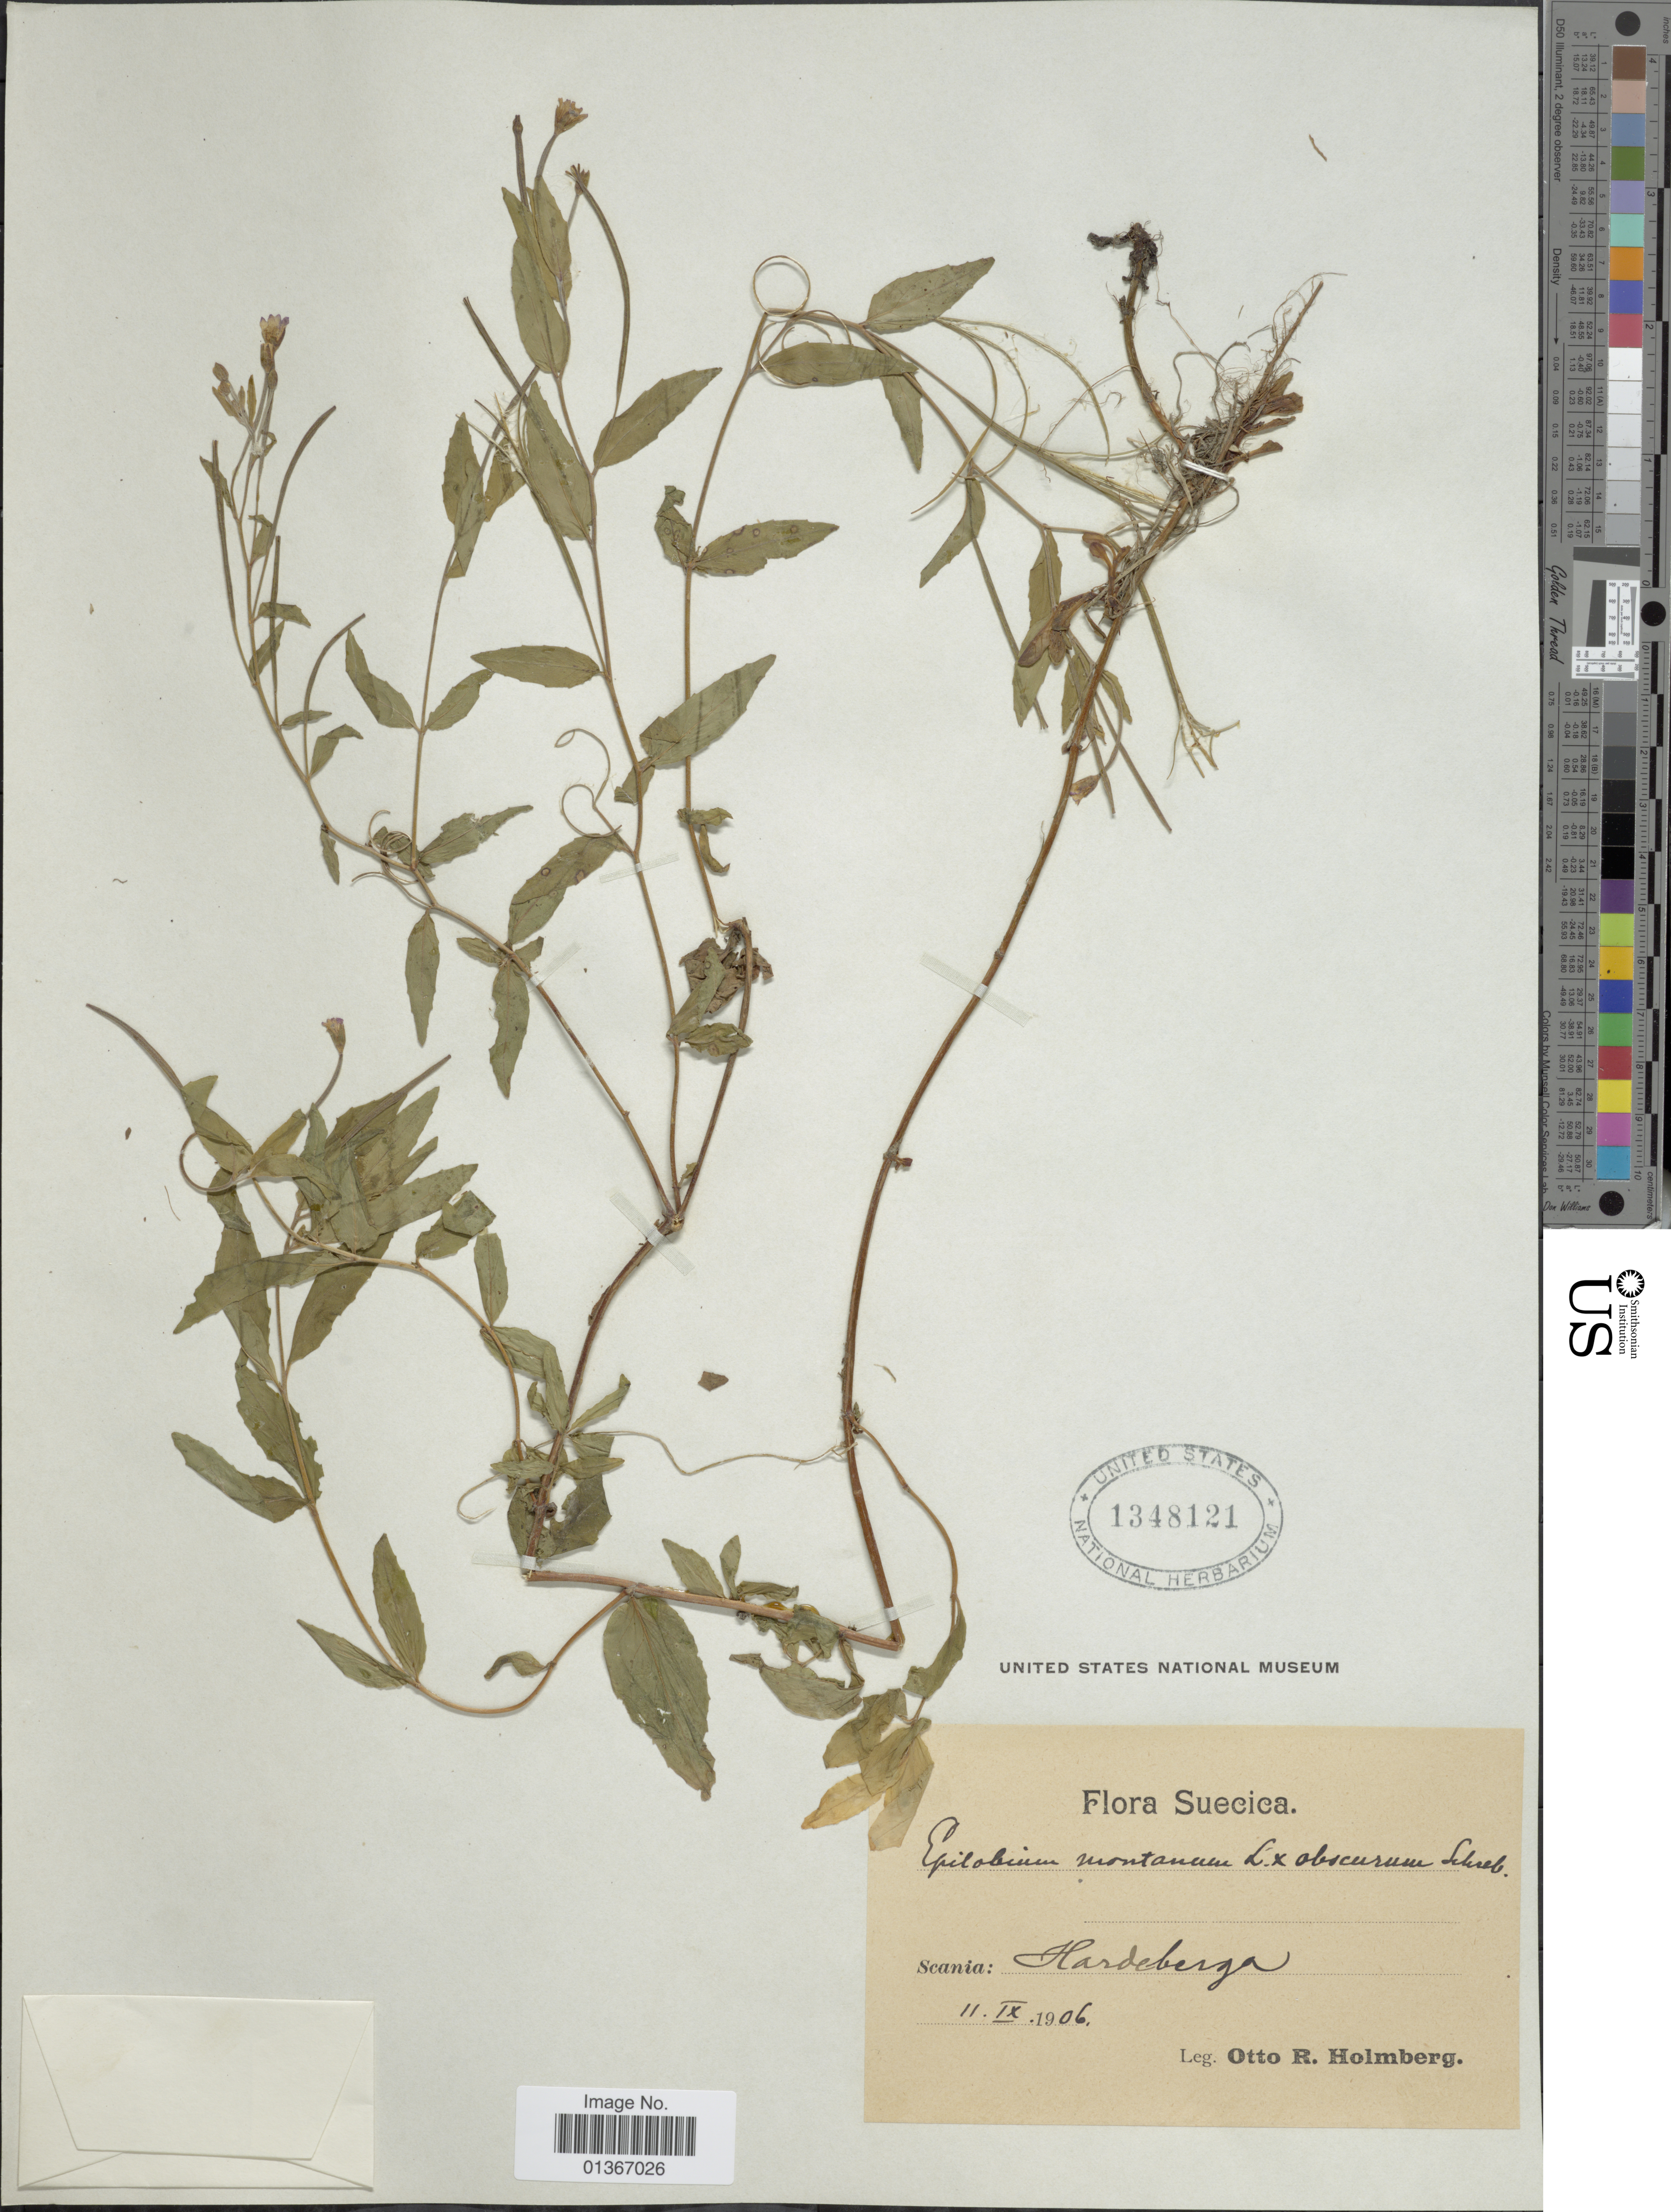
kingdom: Plantae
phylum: Tracheophyta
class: Magnoliopsida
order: Myrtales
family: Onagraceae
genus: Epilobium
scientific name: Epilobium montanum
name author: L.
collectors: O. Holmberg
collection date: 1906-09-11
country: Sweden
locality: Scania: Hardeberga.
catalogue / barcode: US 1348121